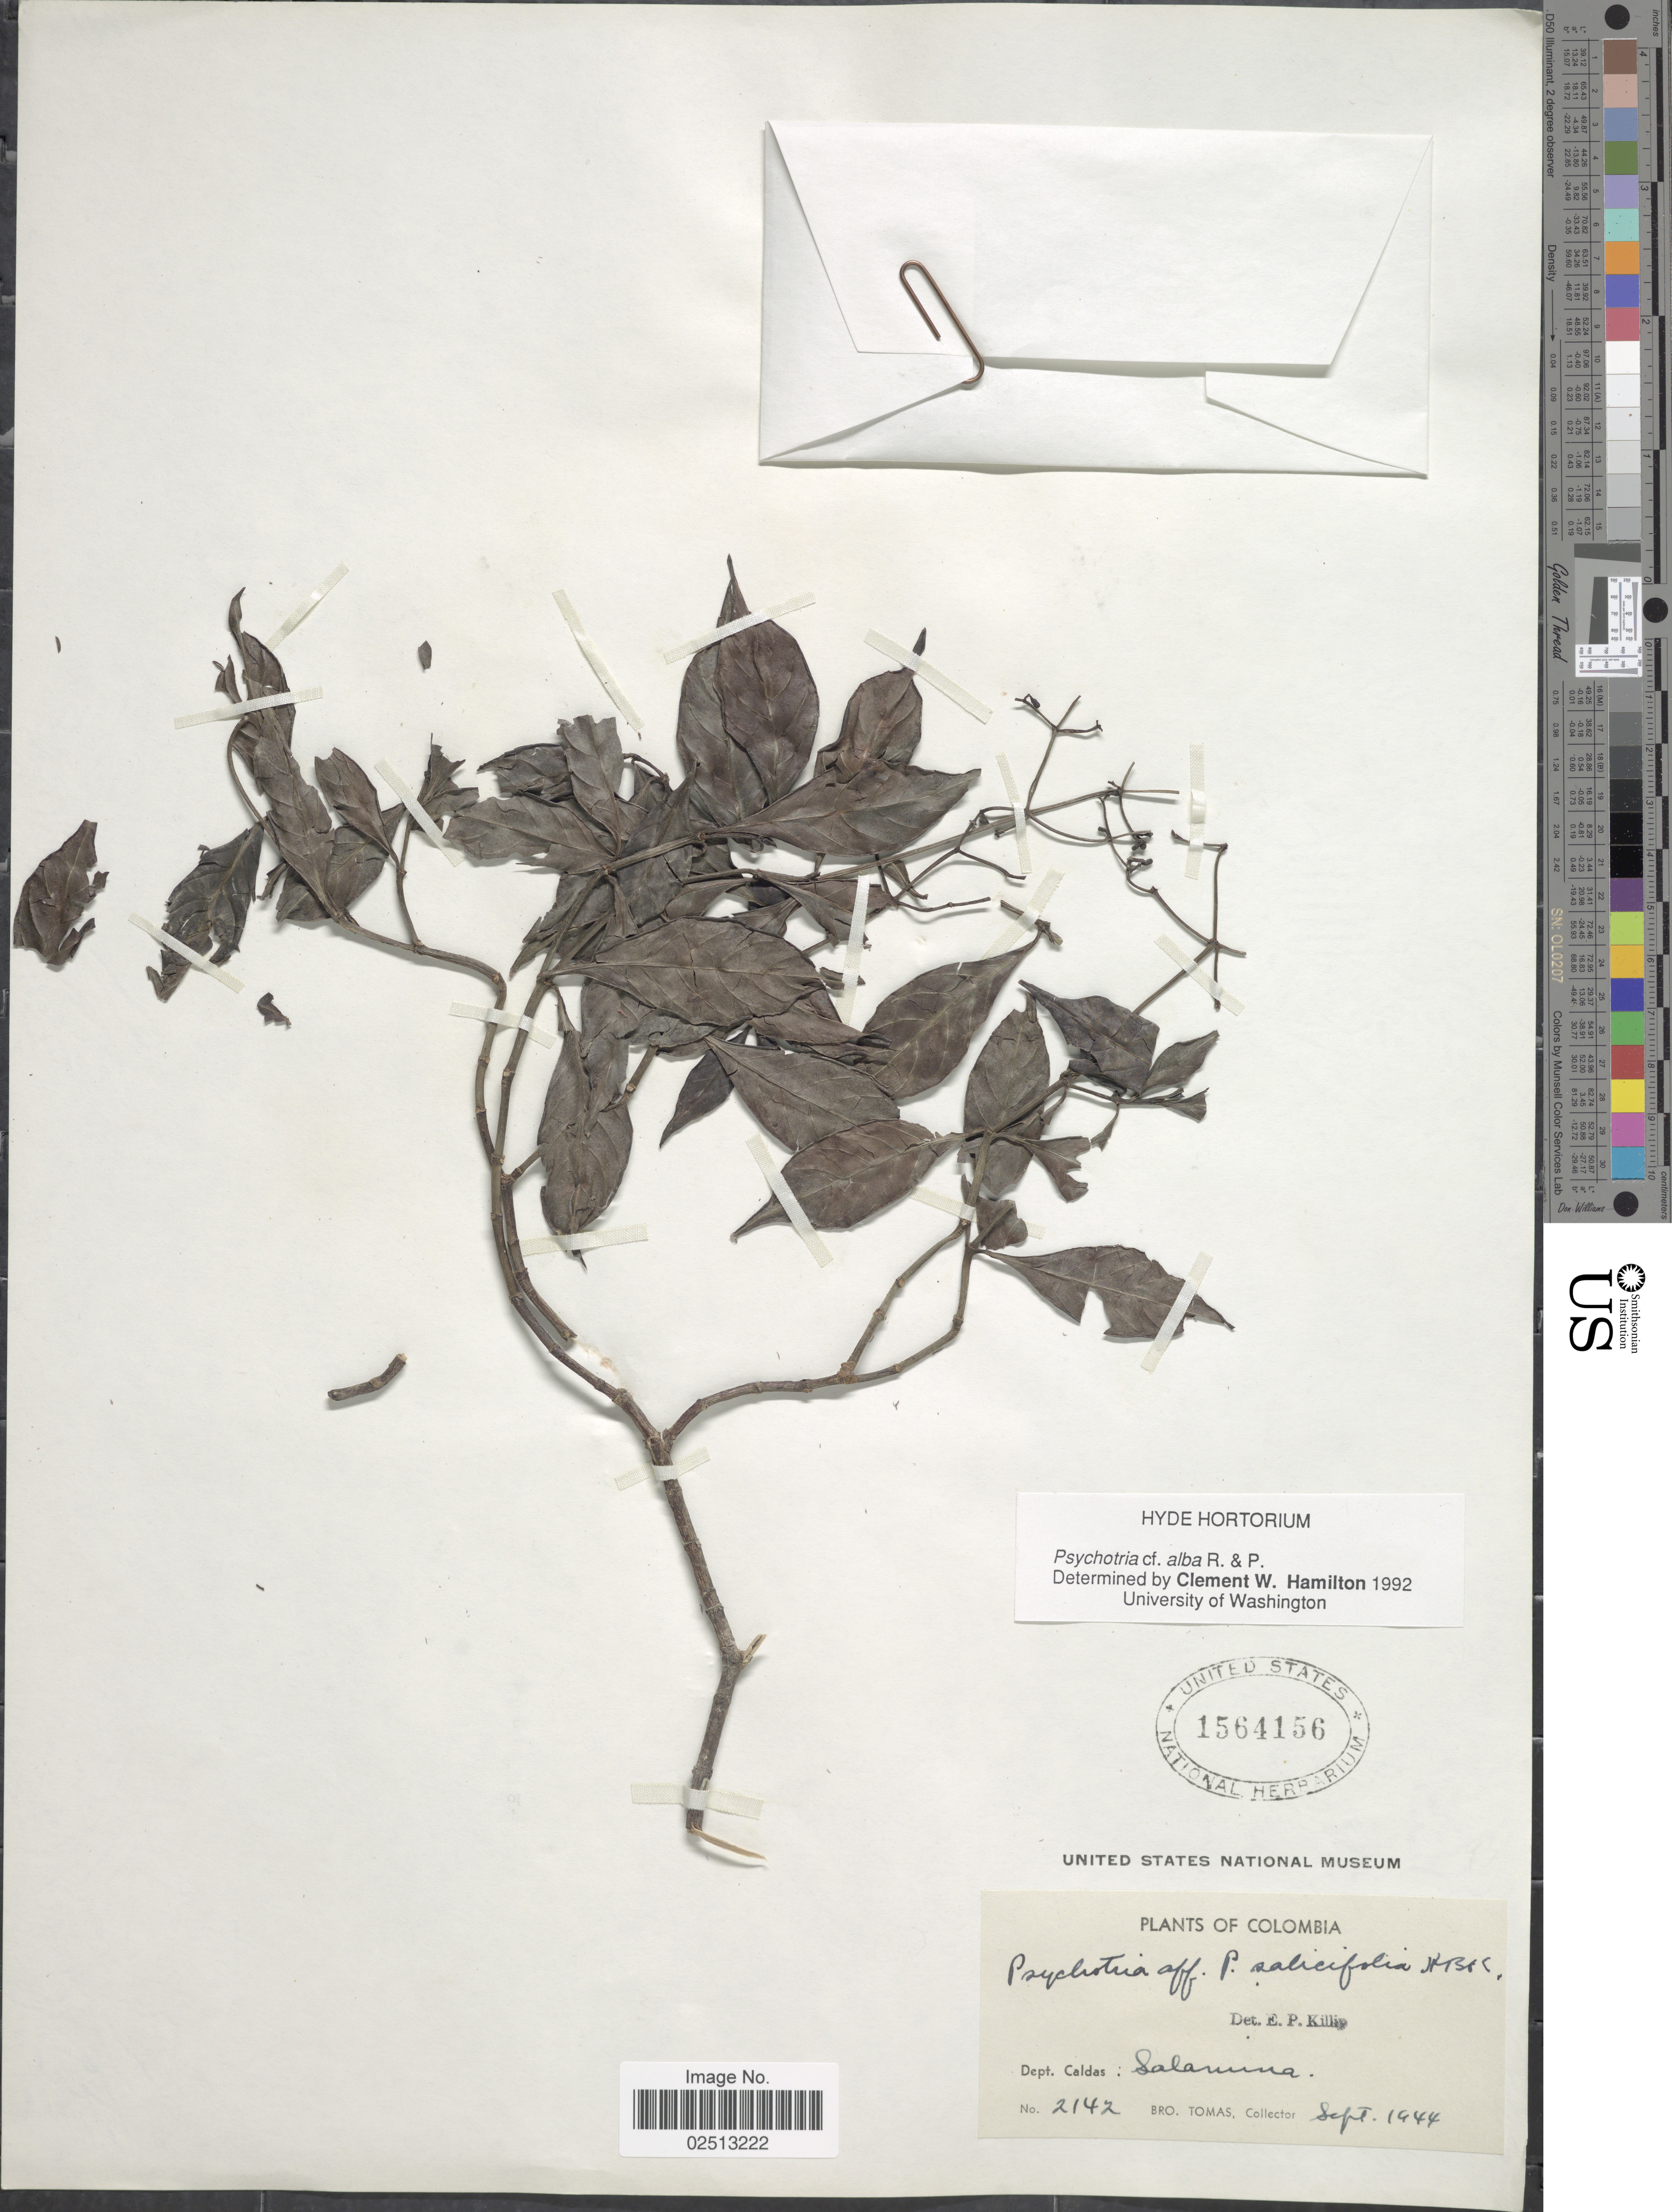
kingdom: Plantae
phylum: Tracheophyta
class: Magnoliopsida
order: Gentianales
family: Rubiaceae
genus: Psychotria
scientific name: Psychotria alba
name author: Ruiz & Pav.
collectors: B. Tomas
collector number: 2142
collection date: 1944-09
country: Colombia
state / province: Caldas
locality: Dept. Caldas: Salamina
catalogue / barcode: US 1564156